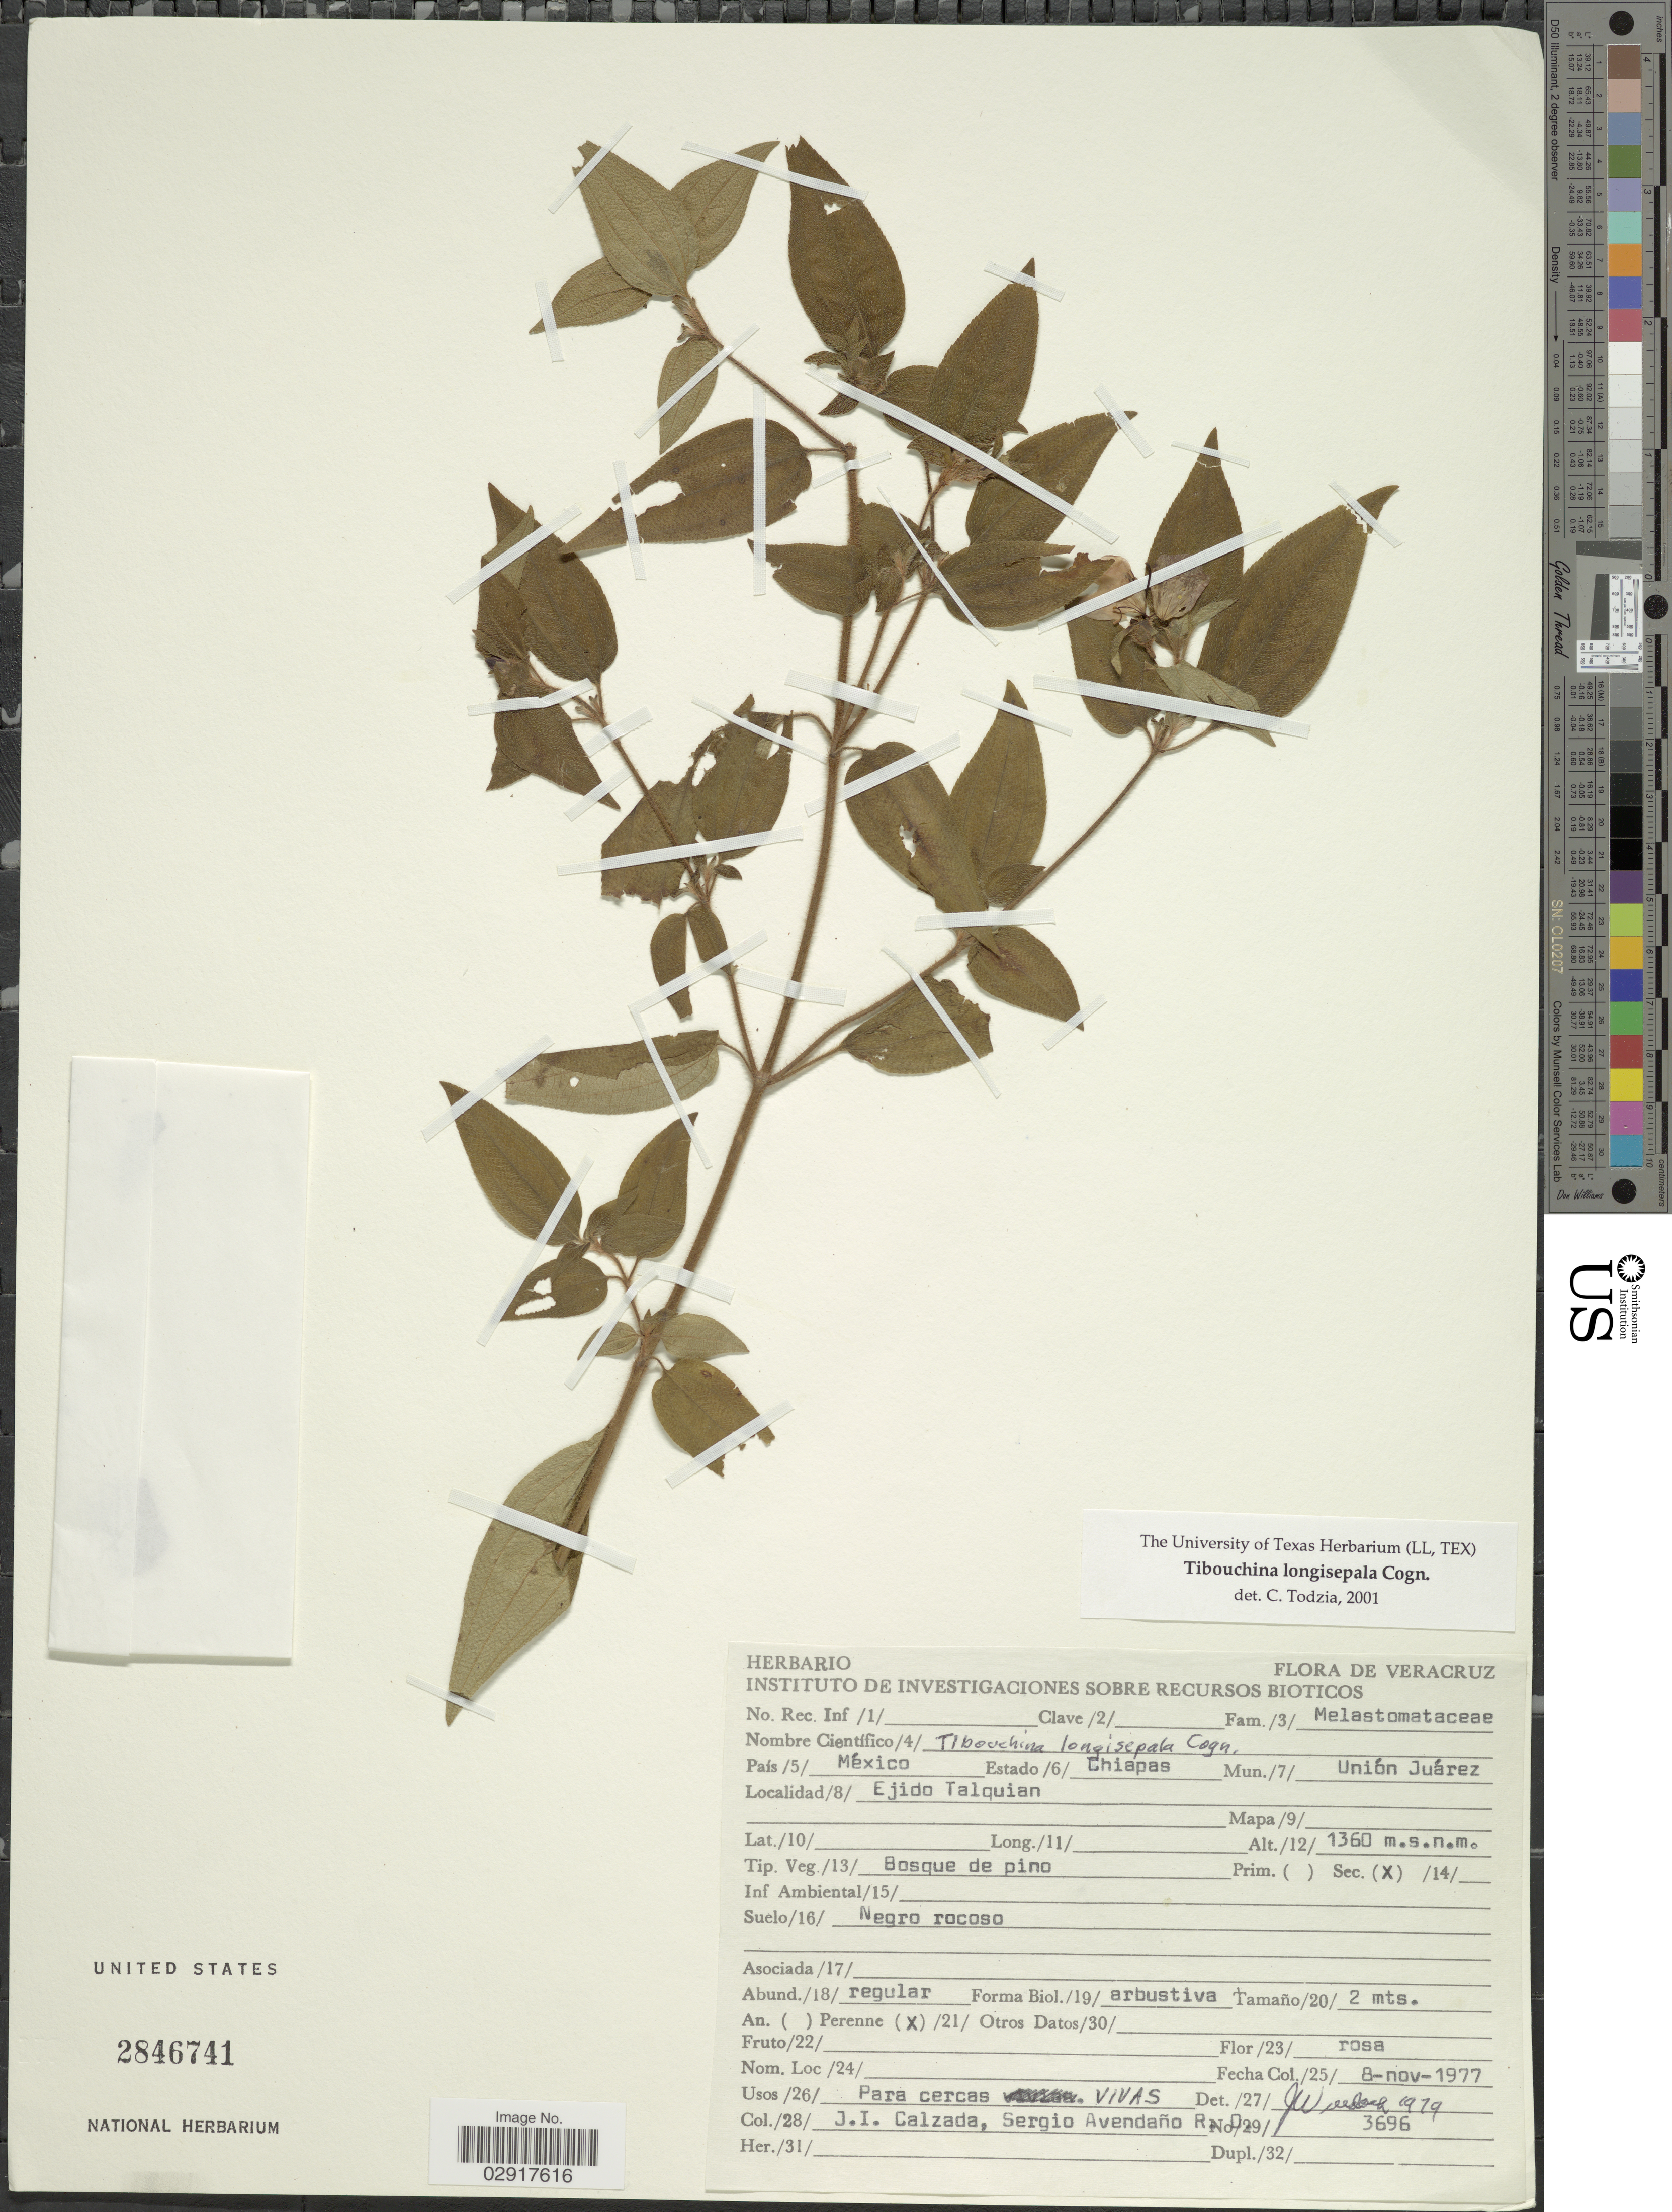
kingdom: Plantae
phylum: Tracheophyta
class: Magnoliopsida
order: Myrtales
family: Melastomataceae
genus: Chaetogastra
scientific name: Chaetogastra longisepala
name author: (Cogn.) P.J.F. Guim. & Michelang.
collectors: J. I. Calzada & S. Avendano R.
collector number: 3696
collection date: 1977-11-08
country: Mexico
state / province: Chiapas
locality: Mun. Unión Juárez. Ejido Talquian.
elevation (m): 1360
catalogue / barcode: US 2846741